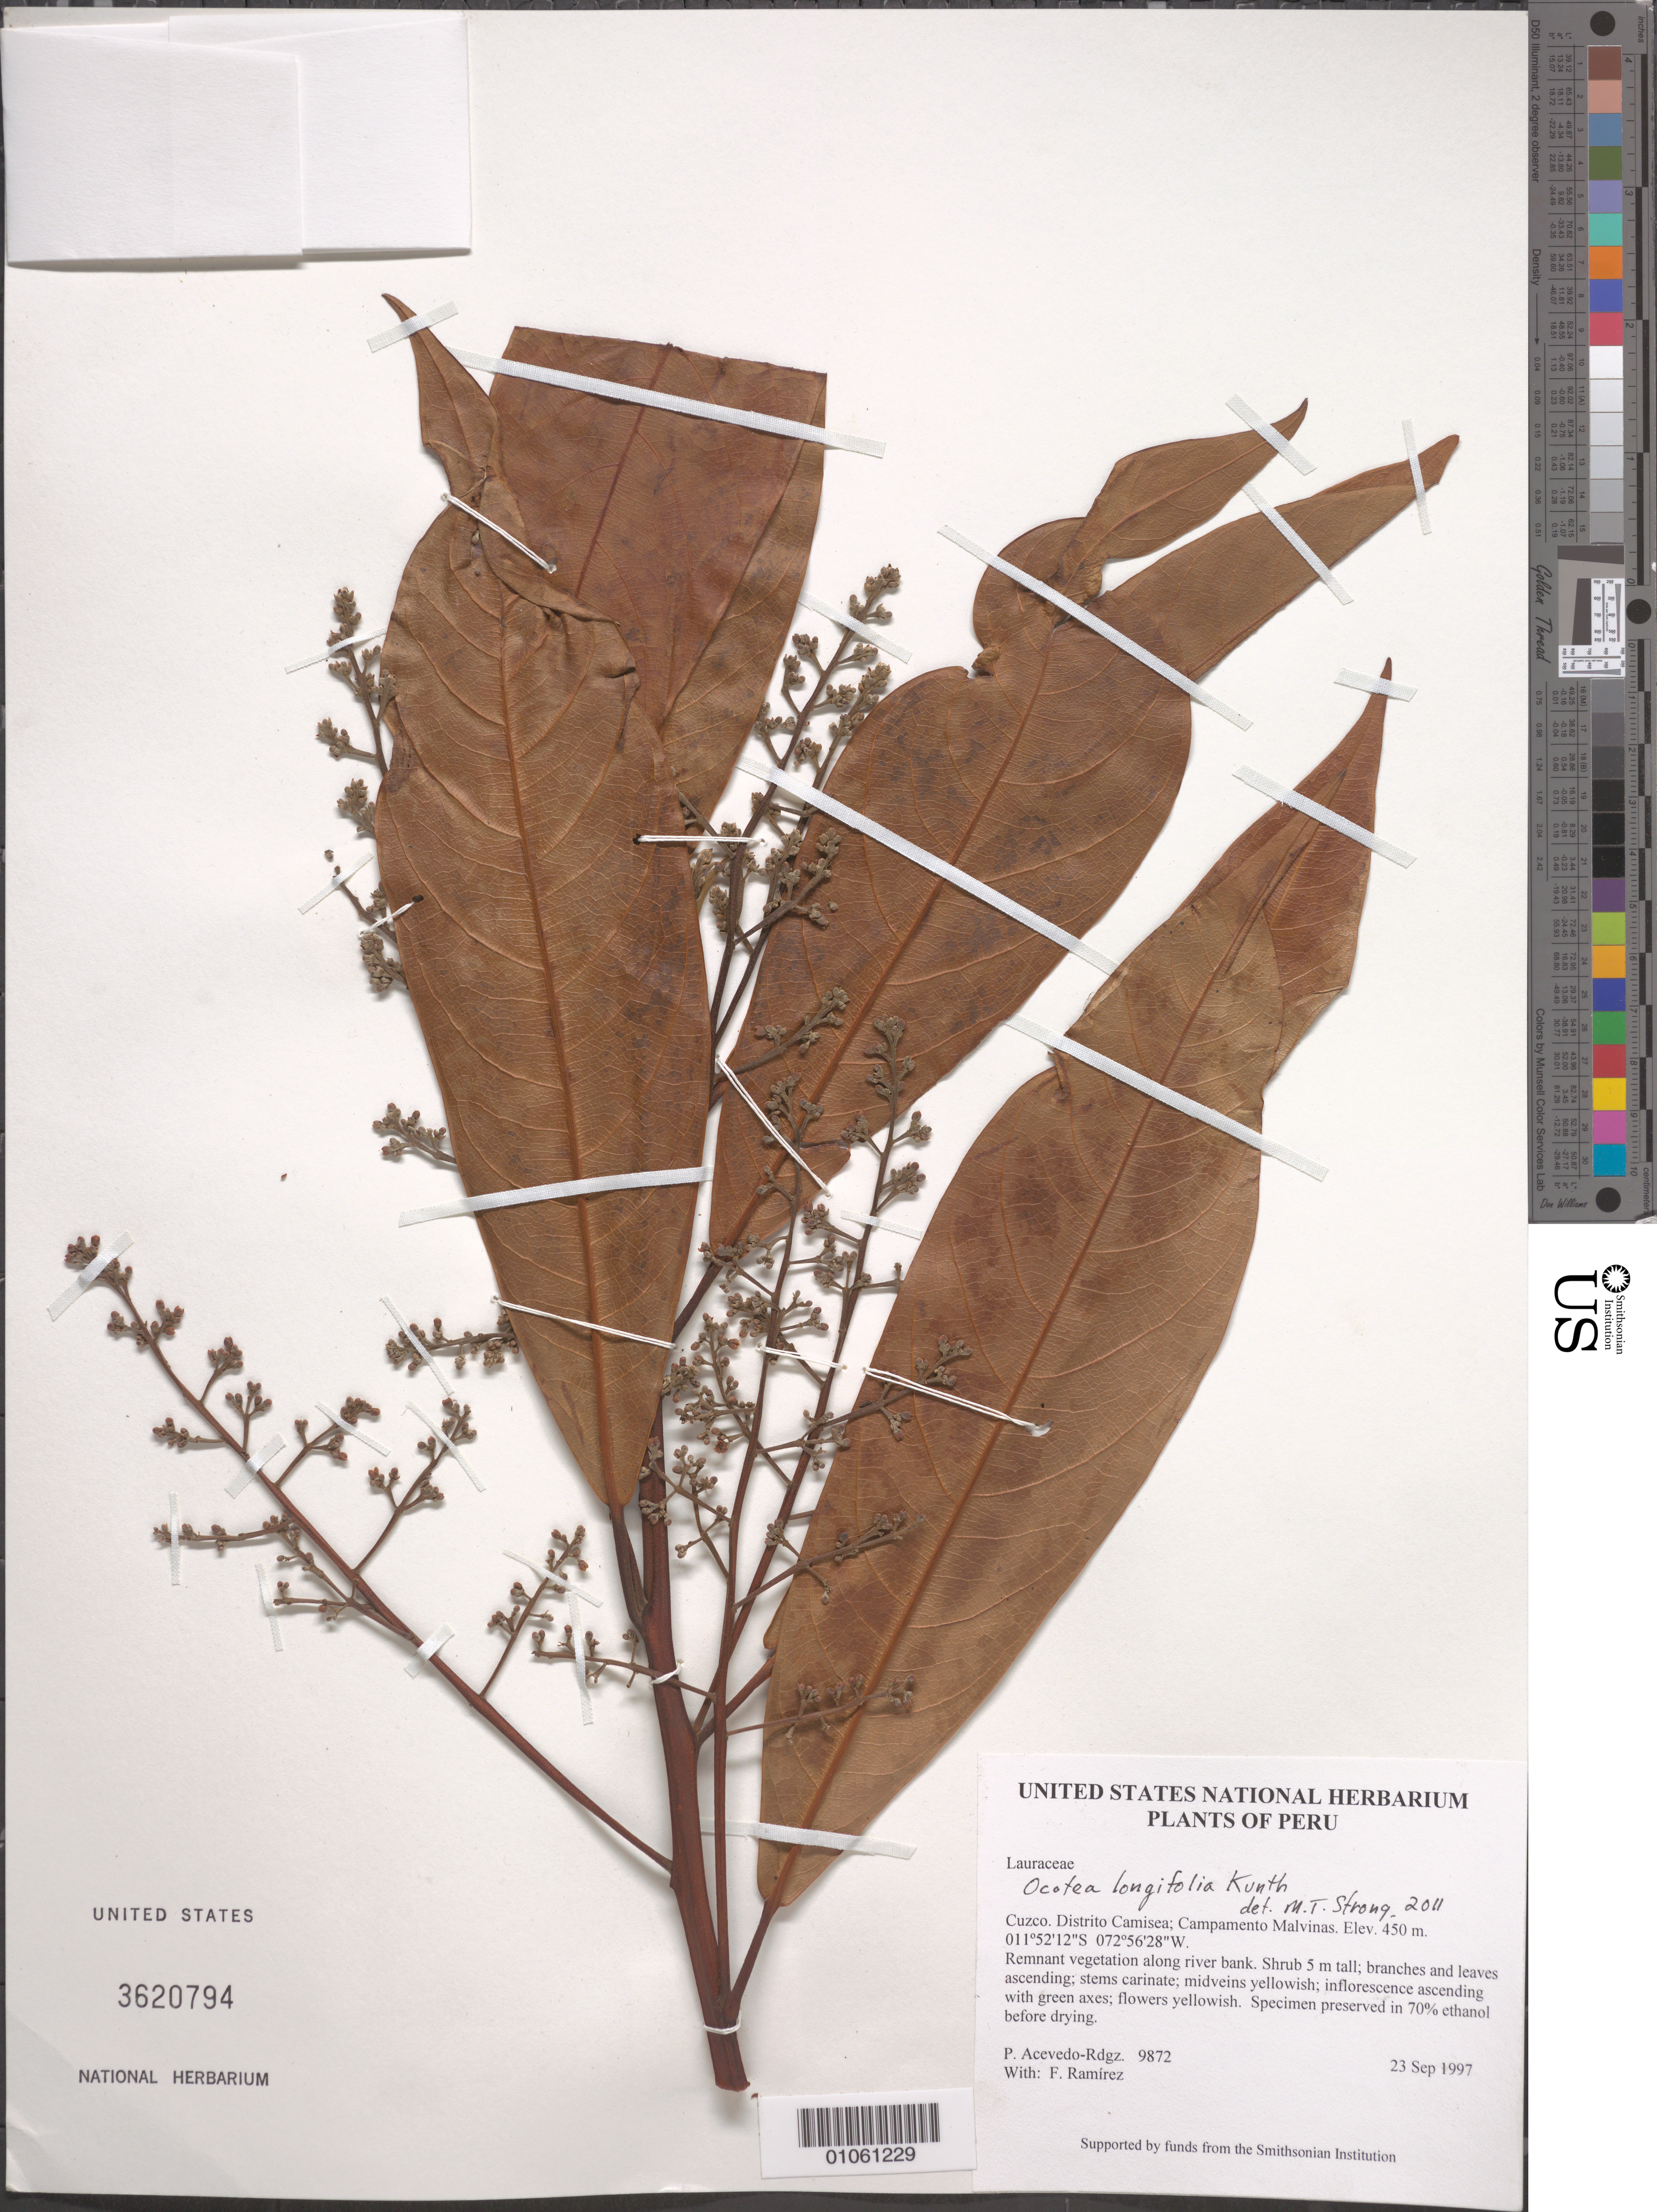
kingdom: Plantae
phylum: Tracheophyta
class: Magnoliopsida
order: Laurales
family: Lauraceae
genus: Ocotea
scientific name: Ocotea longifolia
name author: Kunth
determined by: Strong, M. T., (US), Smithsonian Institution - National Museum of Natural History (UNITED STATES)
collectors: P. Acevedo-Rodr. & F. Ramirez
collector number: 9872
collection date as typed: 23 Sep 1997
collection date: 1997-09-23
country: Peru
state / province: Cusco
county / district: Cusco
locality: Distrito Camisea; Campamento Malvinas.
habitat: Remnant vegetation along river bank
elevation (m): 450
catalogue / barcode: US 3620794